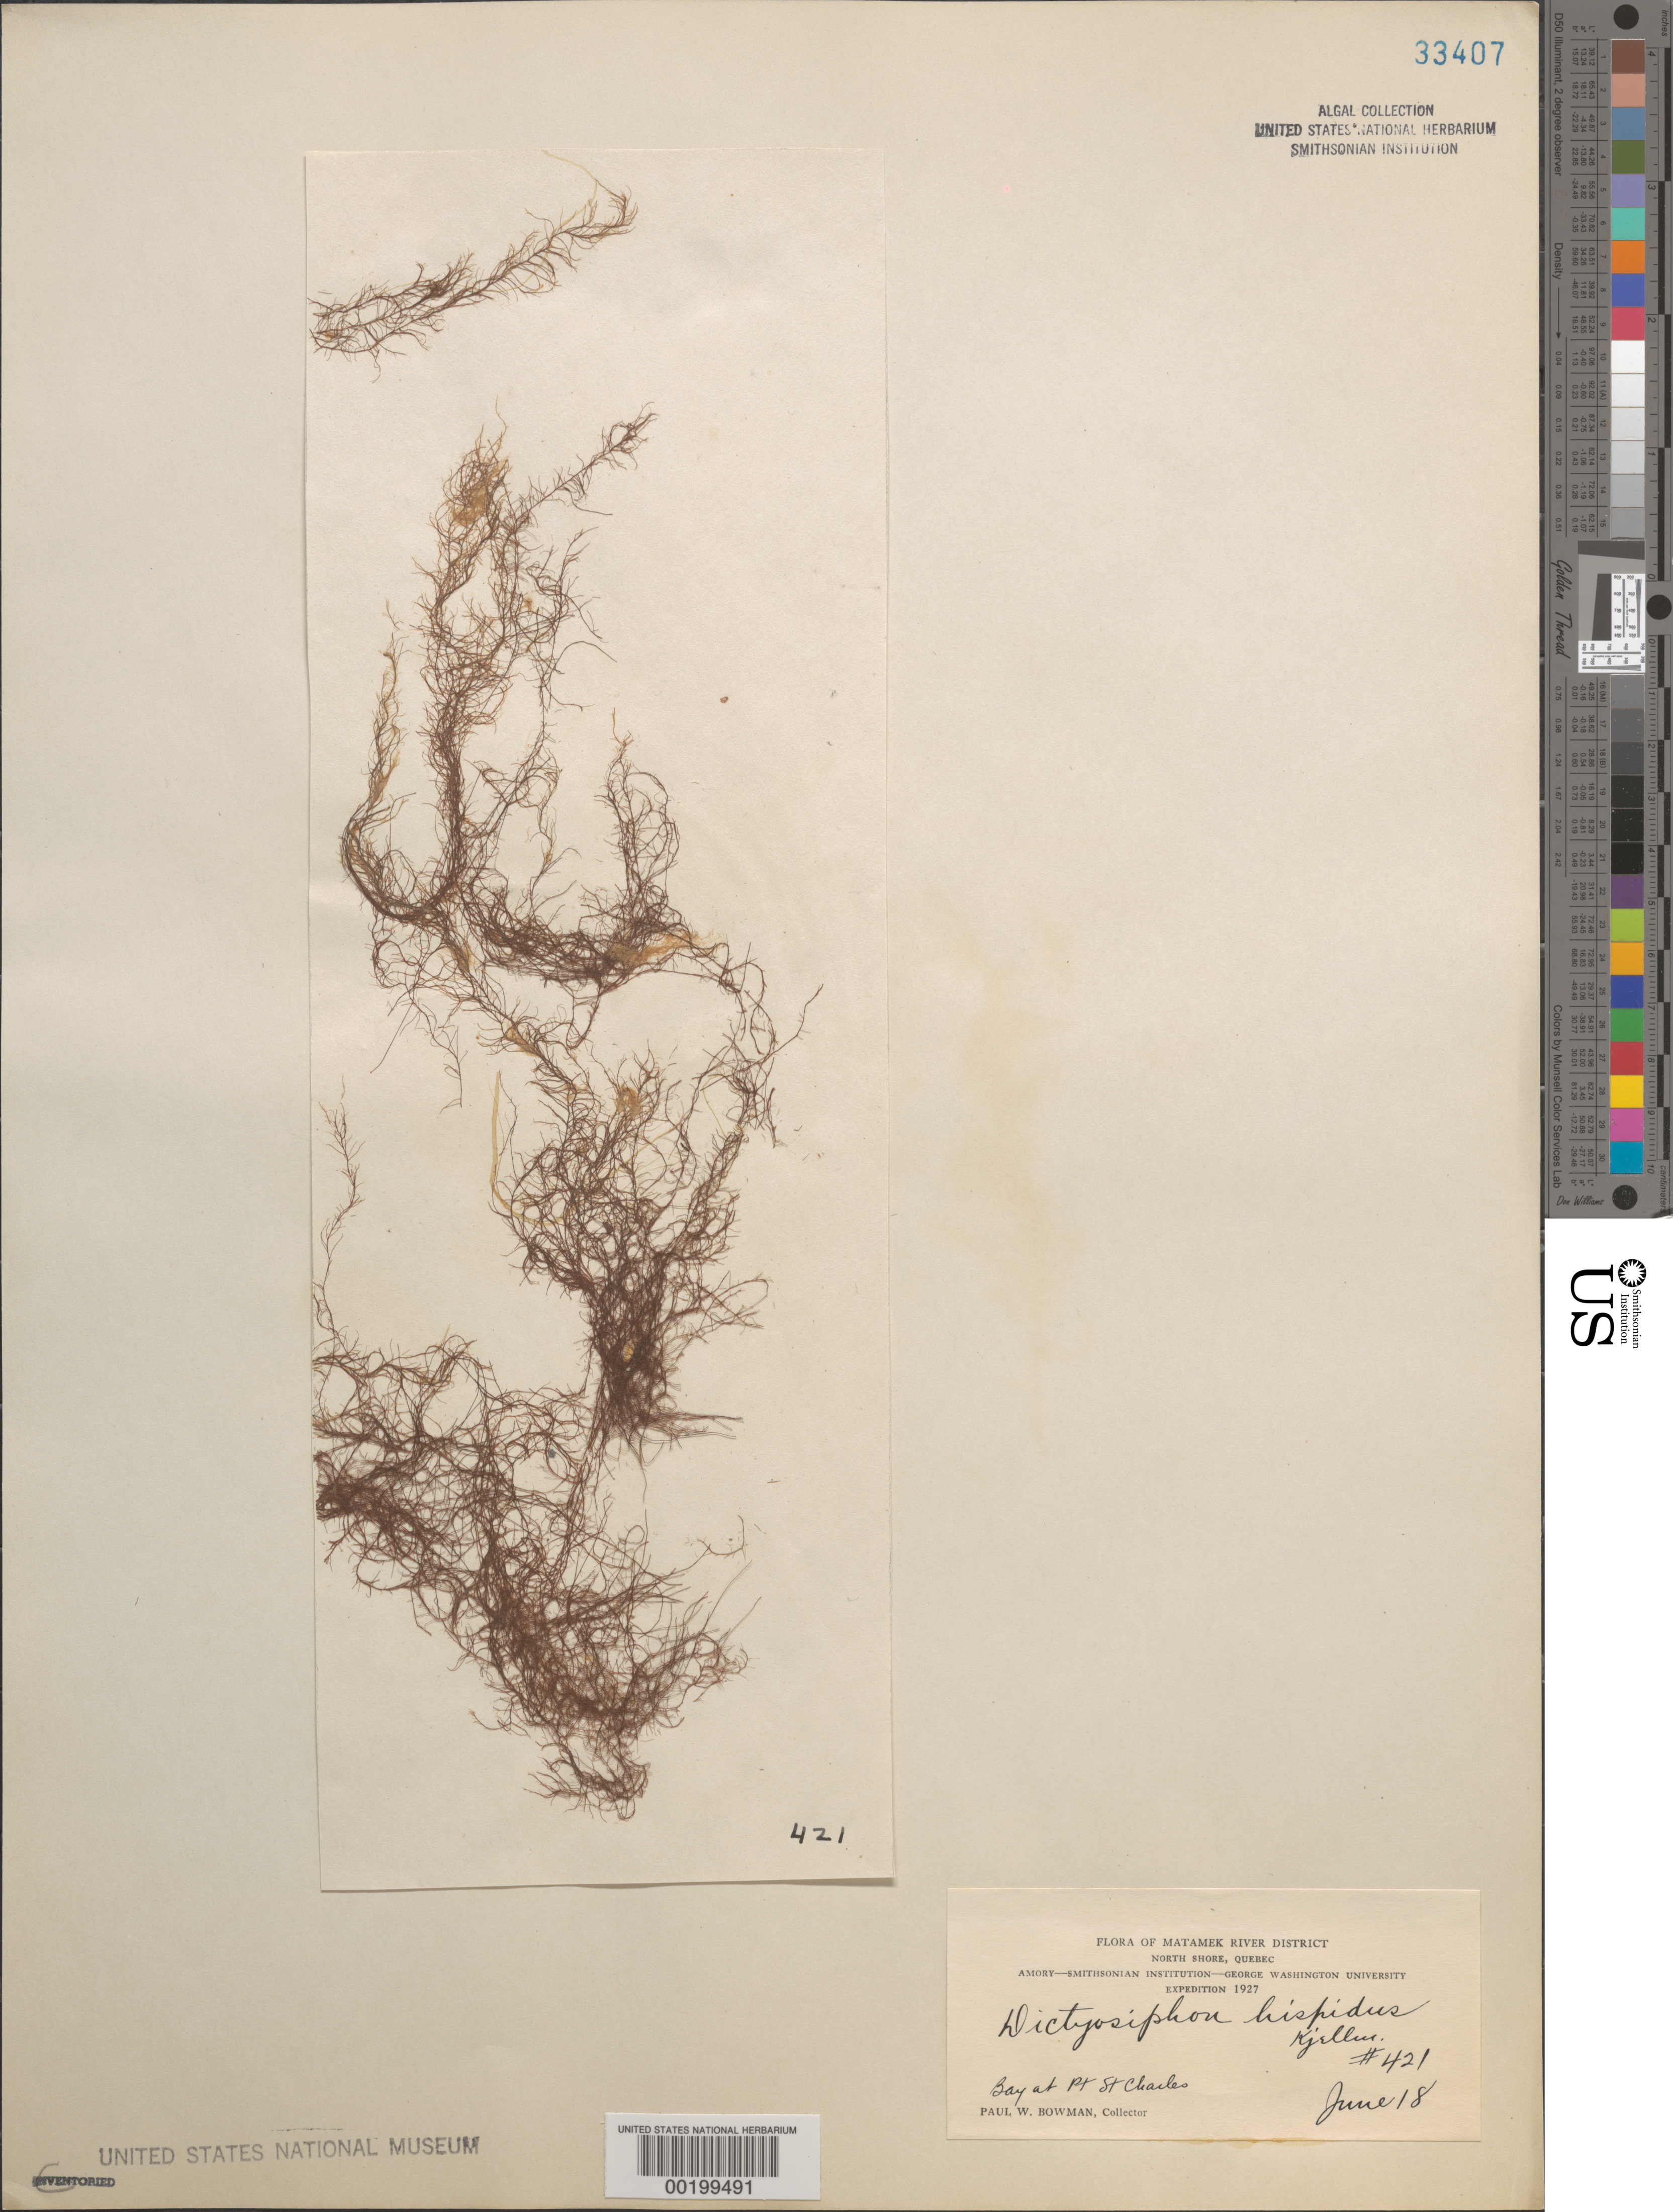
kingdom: Chromista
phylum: Ochrophyta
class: Phaeophyceae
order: Dictyosiphonales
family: Dictyosiphonaceae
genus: Dictyosiphon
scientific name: Dictyosiphon foeniculaceus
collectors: P. Bowman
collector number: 421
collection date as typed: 18 Jun 1927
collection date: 1927-06-18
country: Canada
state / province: Quebec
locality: Matamek river district, north shore, bay at point st. charles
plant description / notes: Amory-Smithsonian Institution-George Washington University Expedition, 1927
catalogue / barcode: US 33407